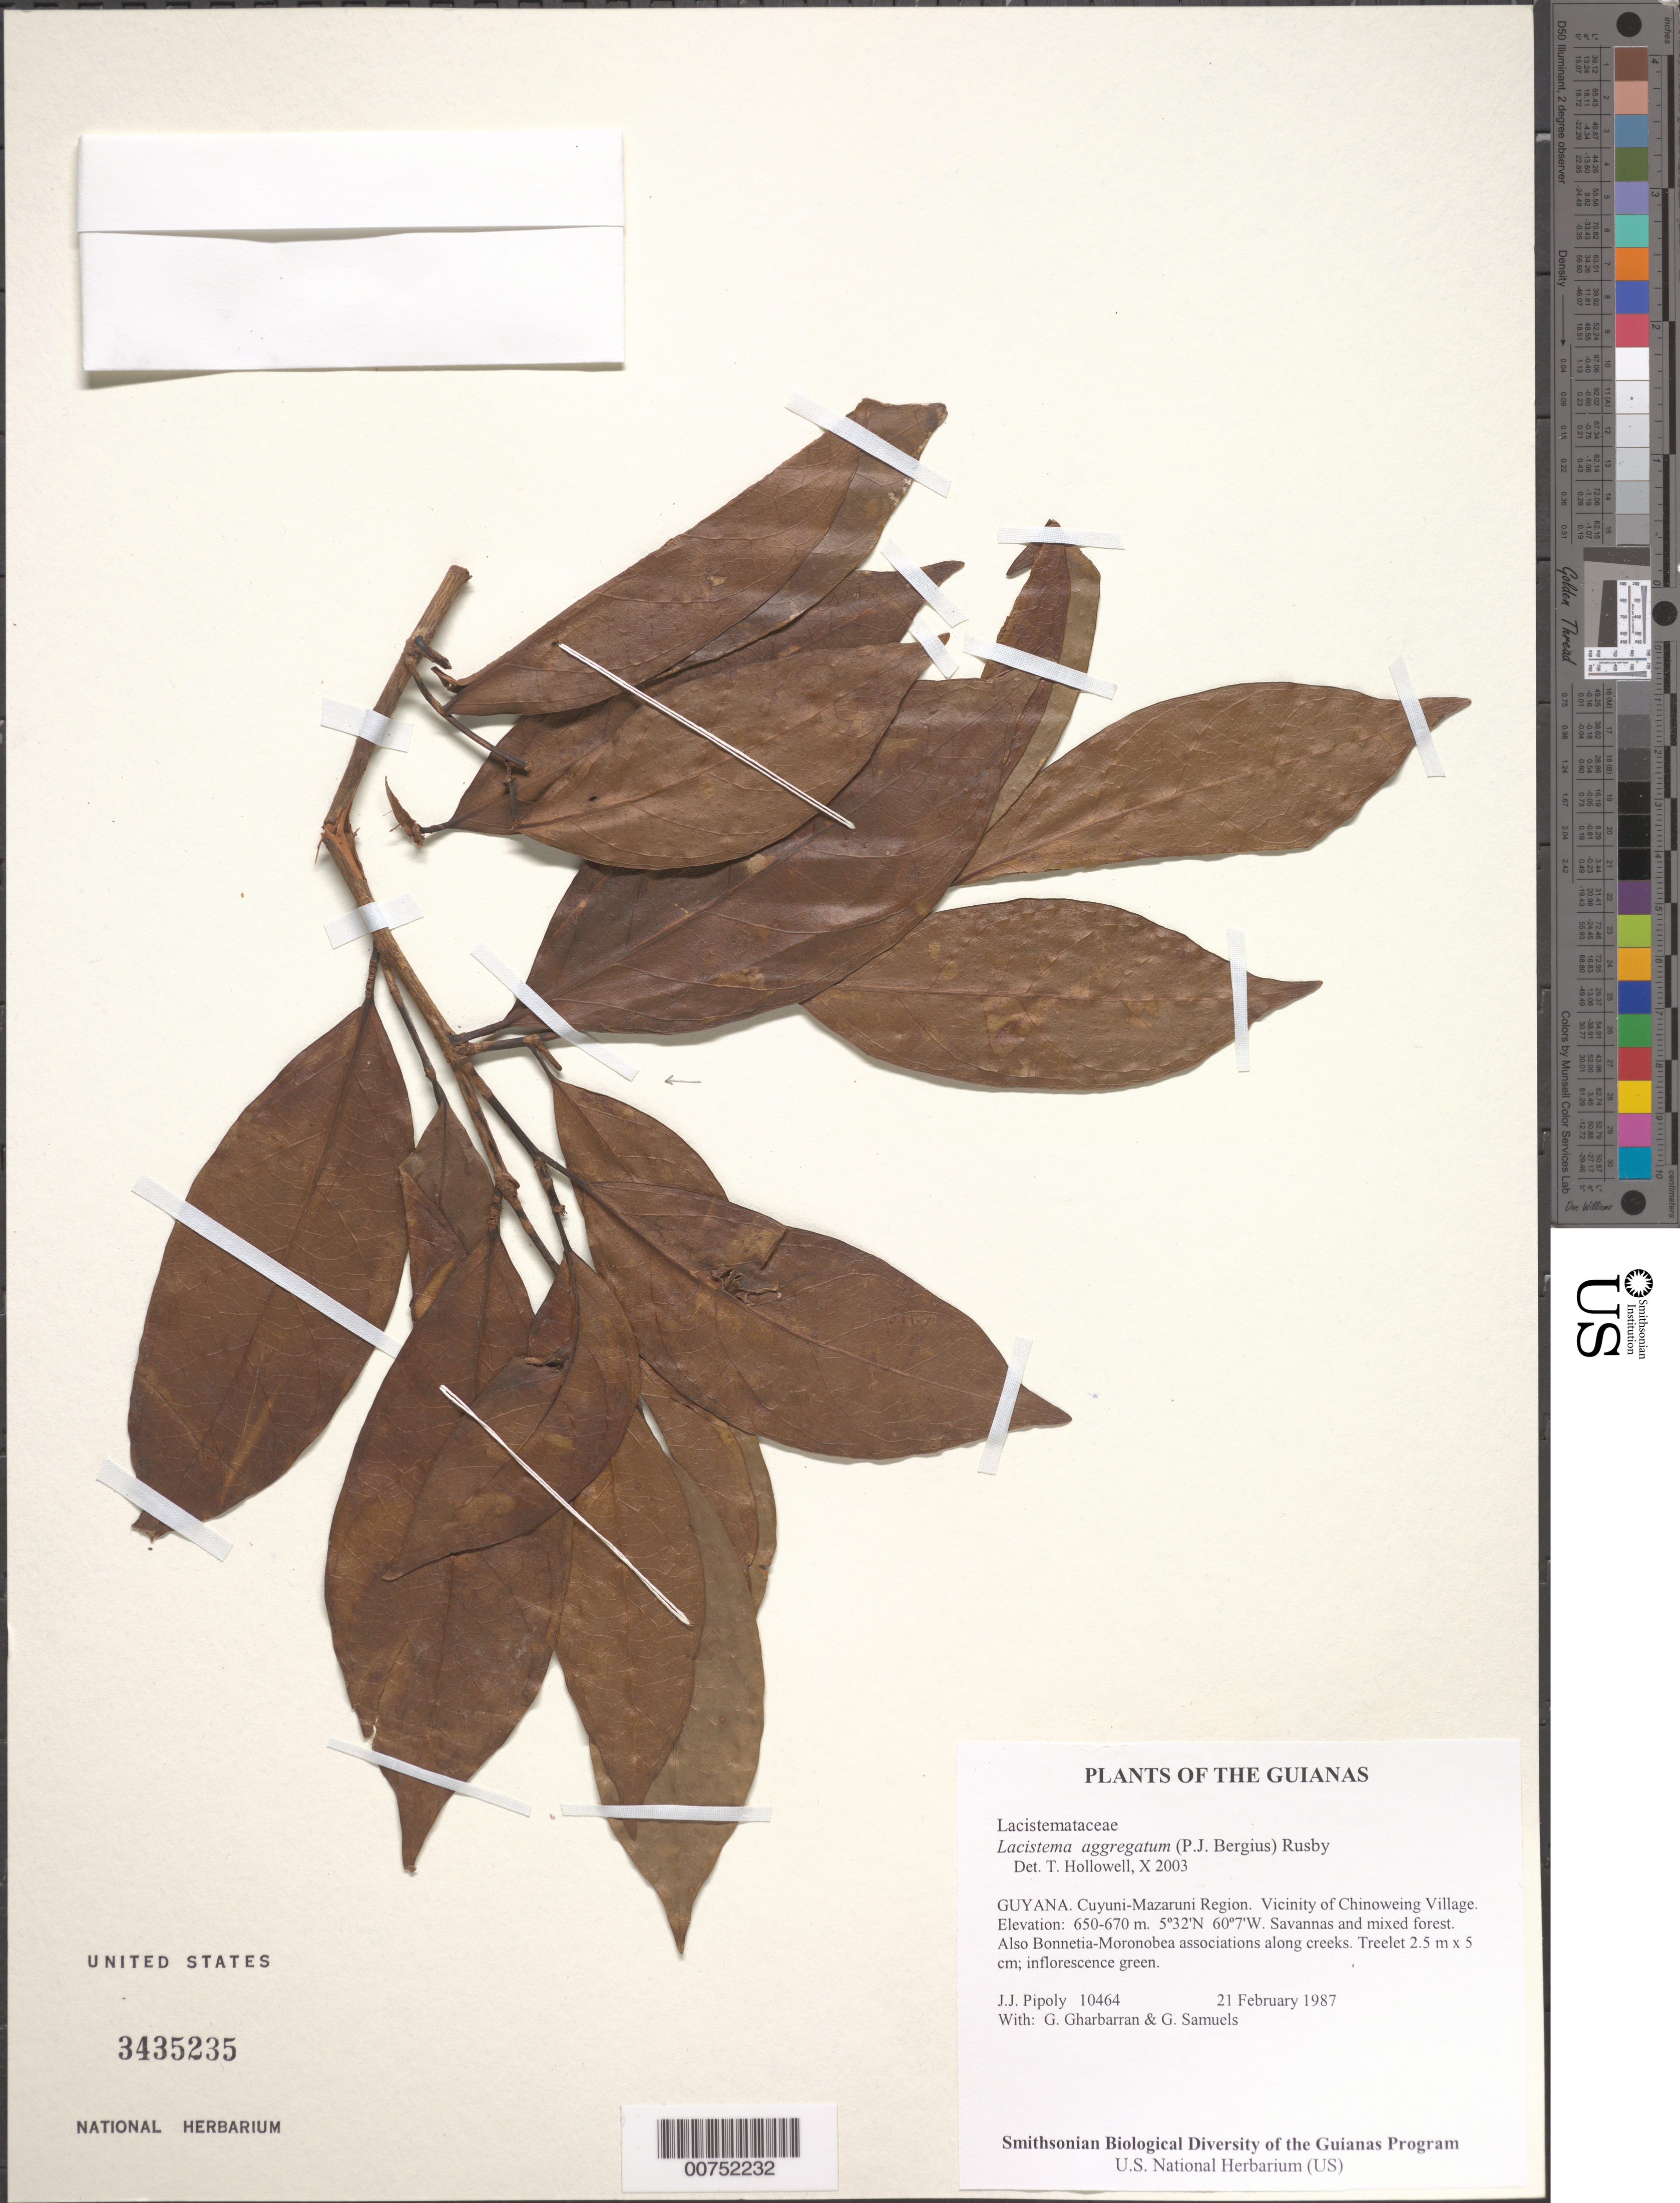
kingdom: Plantae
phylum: Tracheophyta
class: Magnoliopsida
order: Malpighiales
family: Lacistemataceae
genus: Lacistema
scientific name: Lacistema aggregatum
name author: (P.J. Bergius) Rusby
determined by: Hollowell, T. H., (BOT), Smithsonian Institution - National Museum of Natural History (UNITED STATES)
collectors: J. J. Pipoly, G. Gharbarran & G. Samuels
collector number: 10464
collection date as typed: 21 February 1987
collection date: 1987-02-21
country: Guyana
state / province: Cuyuni-Mazaruni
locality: Vicinity of Chinoweing Village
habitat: Savannas and mixed forest. Also Bonnetia-Moronobea associations along creeks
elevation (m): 650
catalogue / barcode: US 3435235